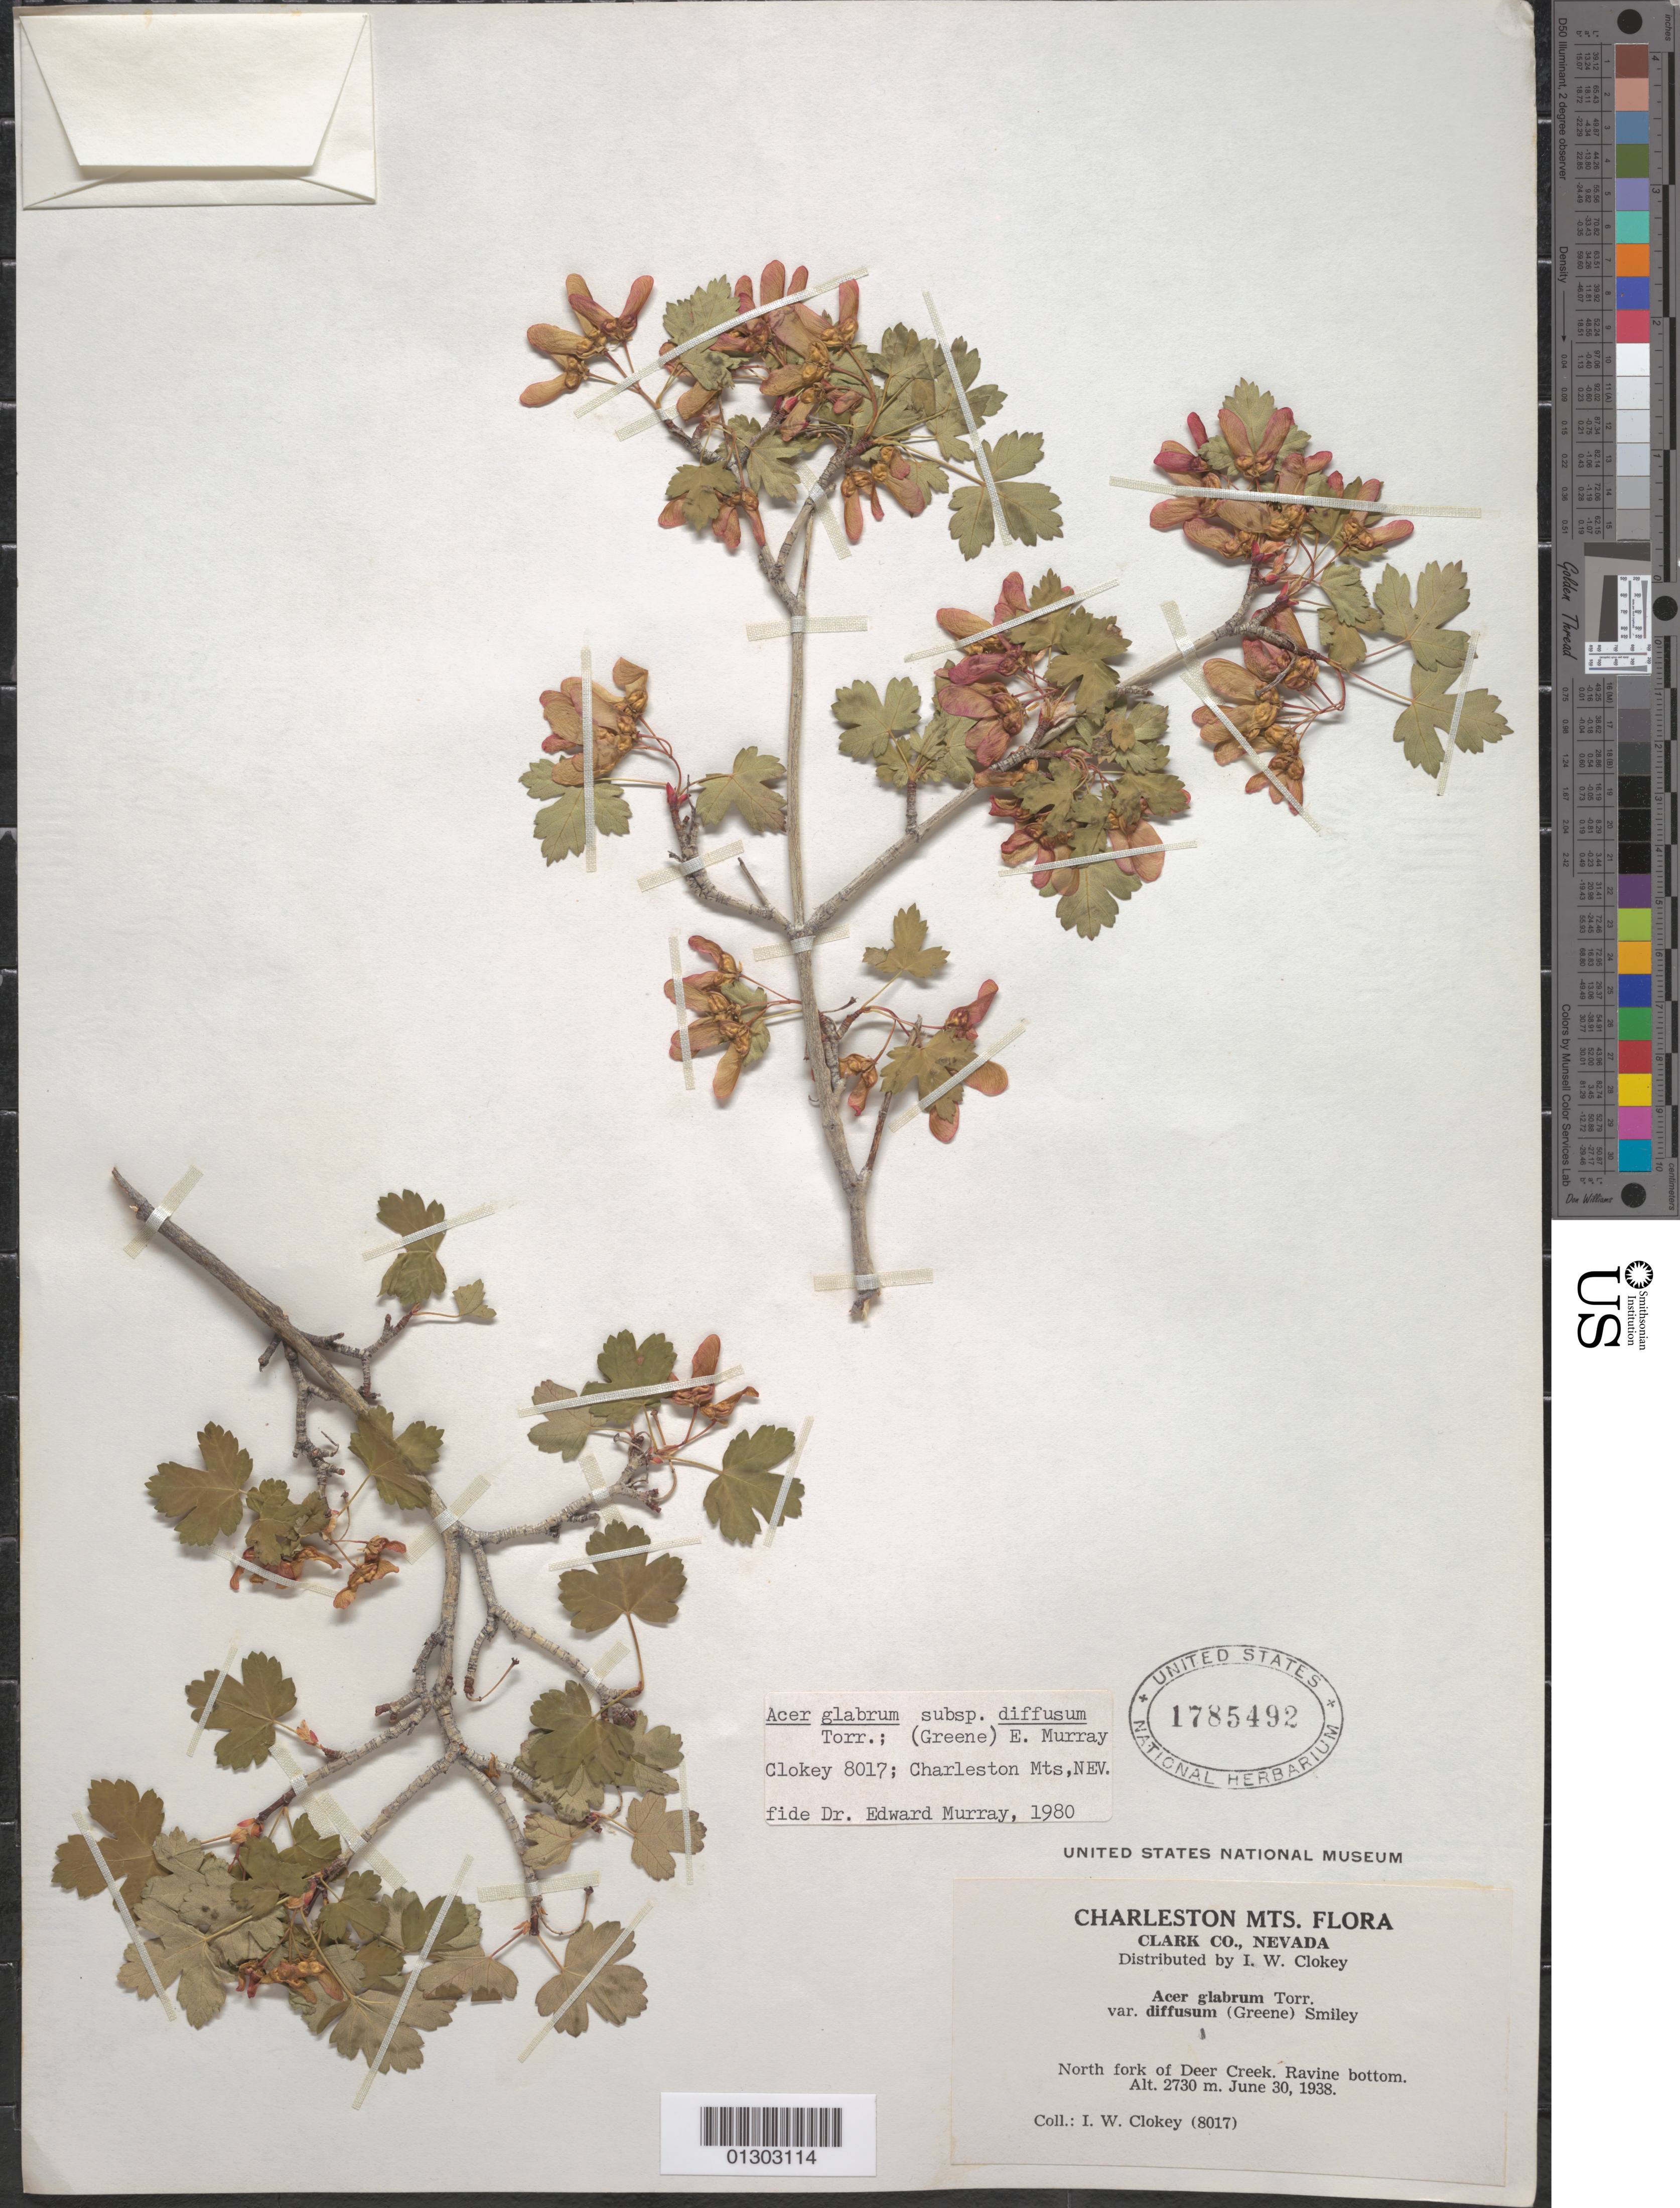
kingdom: Plantae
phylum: Tracheophyta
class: Magnoliopsida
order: Sapindales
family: Sapindaceae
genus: Acer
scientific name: Acer glabrum subsp. diffusum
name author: (Greene) A.E. Murray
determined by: Murray, Edward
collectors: I. W. Clokey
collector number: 8017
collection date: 1938-06-30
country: United States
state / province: Nevada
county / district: Clark County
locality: Clark County, N fork of Deer Creek.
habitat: Ravine bottom.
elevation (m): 2730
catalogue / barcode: US 1785492